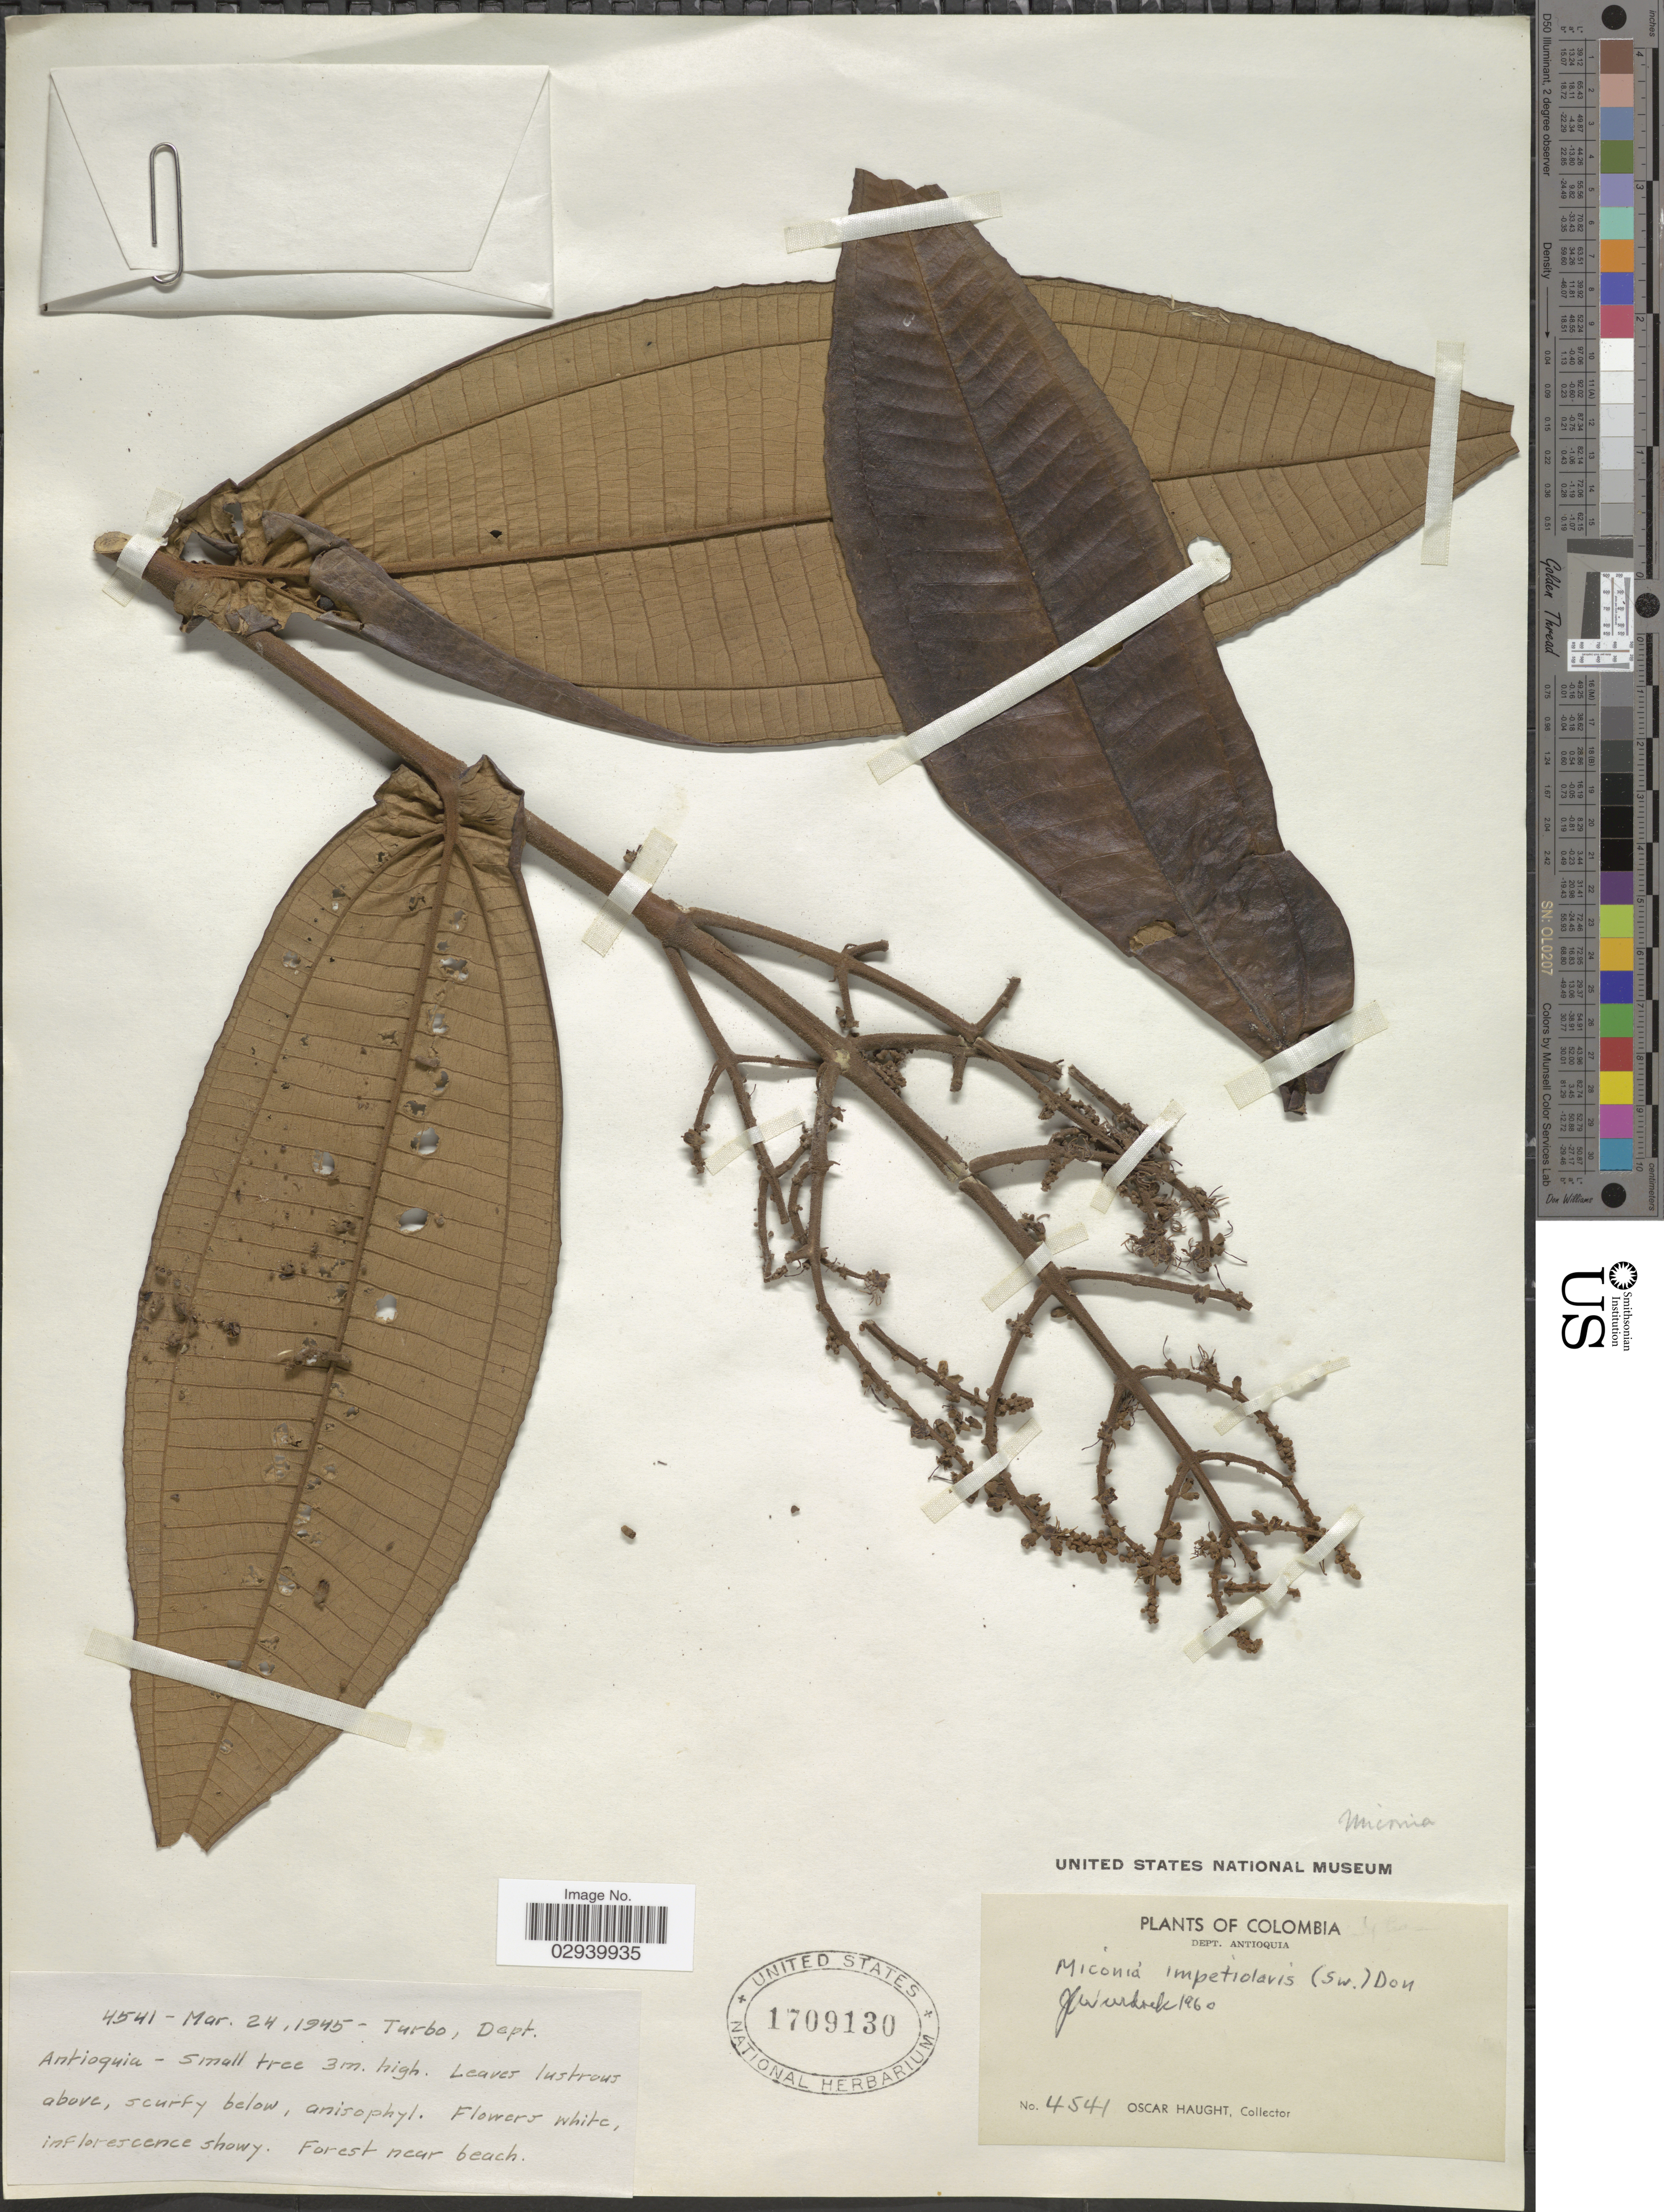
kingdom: Plantae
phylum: Tracheophyta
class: Magnoliopsida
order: Myrtales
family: Melastomataceae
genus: Miconia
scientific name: Miconia impetiolaris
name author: (Sw.) D. Don ex DC.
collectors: O. L. Haught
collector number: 4541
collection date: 1945-03-24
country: Colombia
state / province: Antioquia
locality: Turbo, Dept. Antioquia.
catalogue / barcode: US 1709130